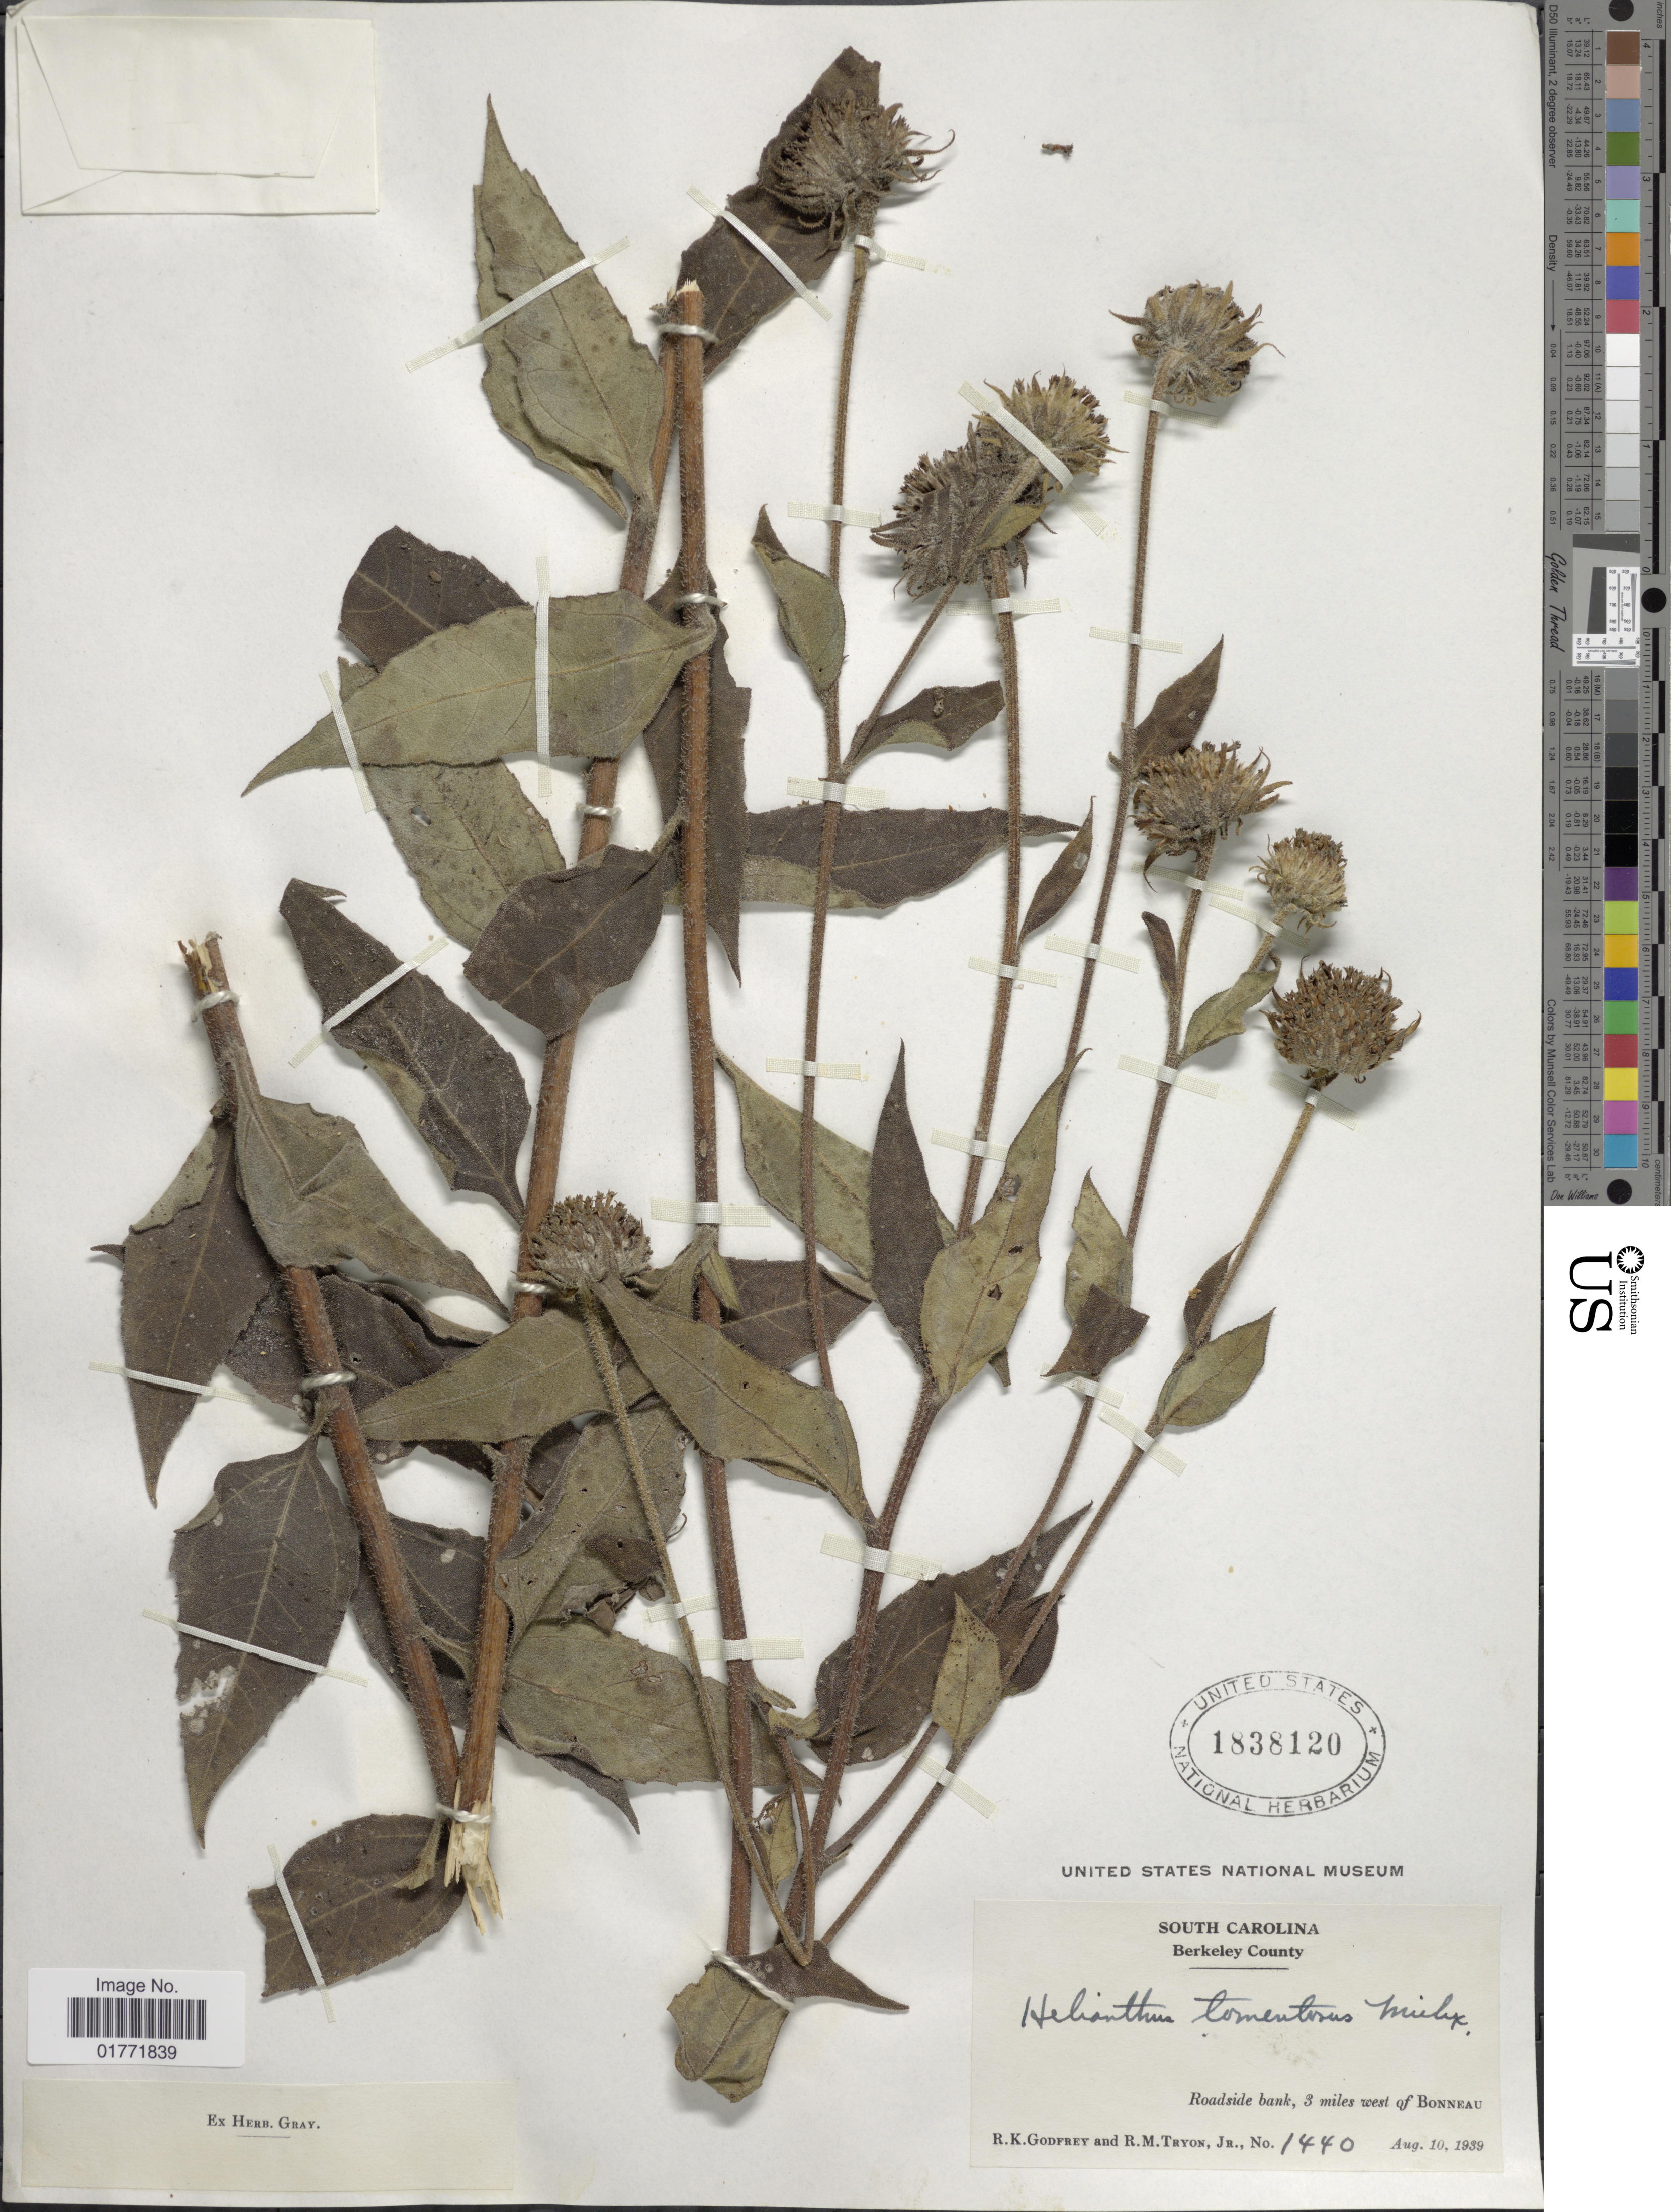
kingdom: Plantae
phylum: Tracheophyta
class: Magnoliopsida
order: Asterales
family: Asteraceae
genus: Helianthus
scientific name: Helianthus tomentosus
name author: Michx.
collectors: R. K. Godfrey & R. M. Tryon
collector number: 1440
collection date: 1939-08-10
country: United States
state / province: South Carolina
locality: South Carolina. Berkeley County. Roadside bank, 3 miles west of Bonneau.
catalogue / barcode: US 1838120